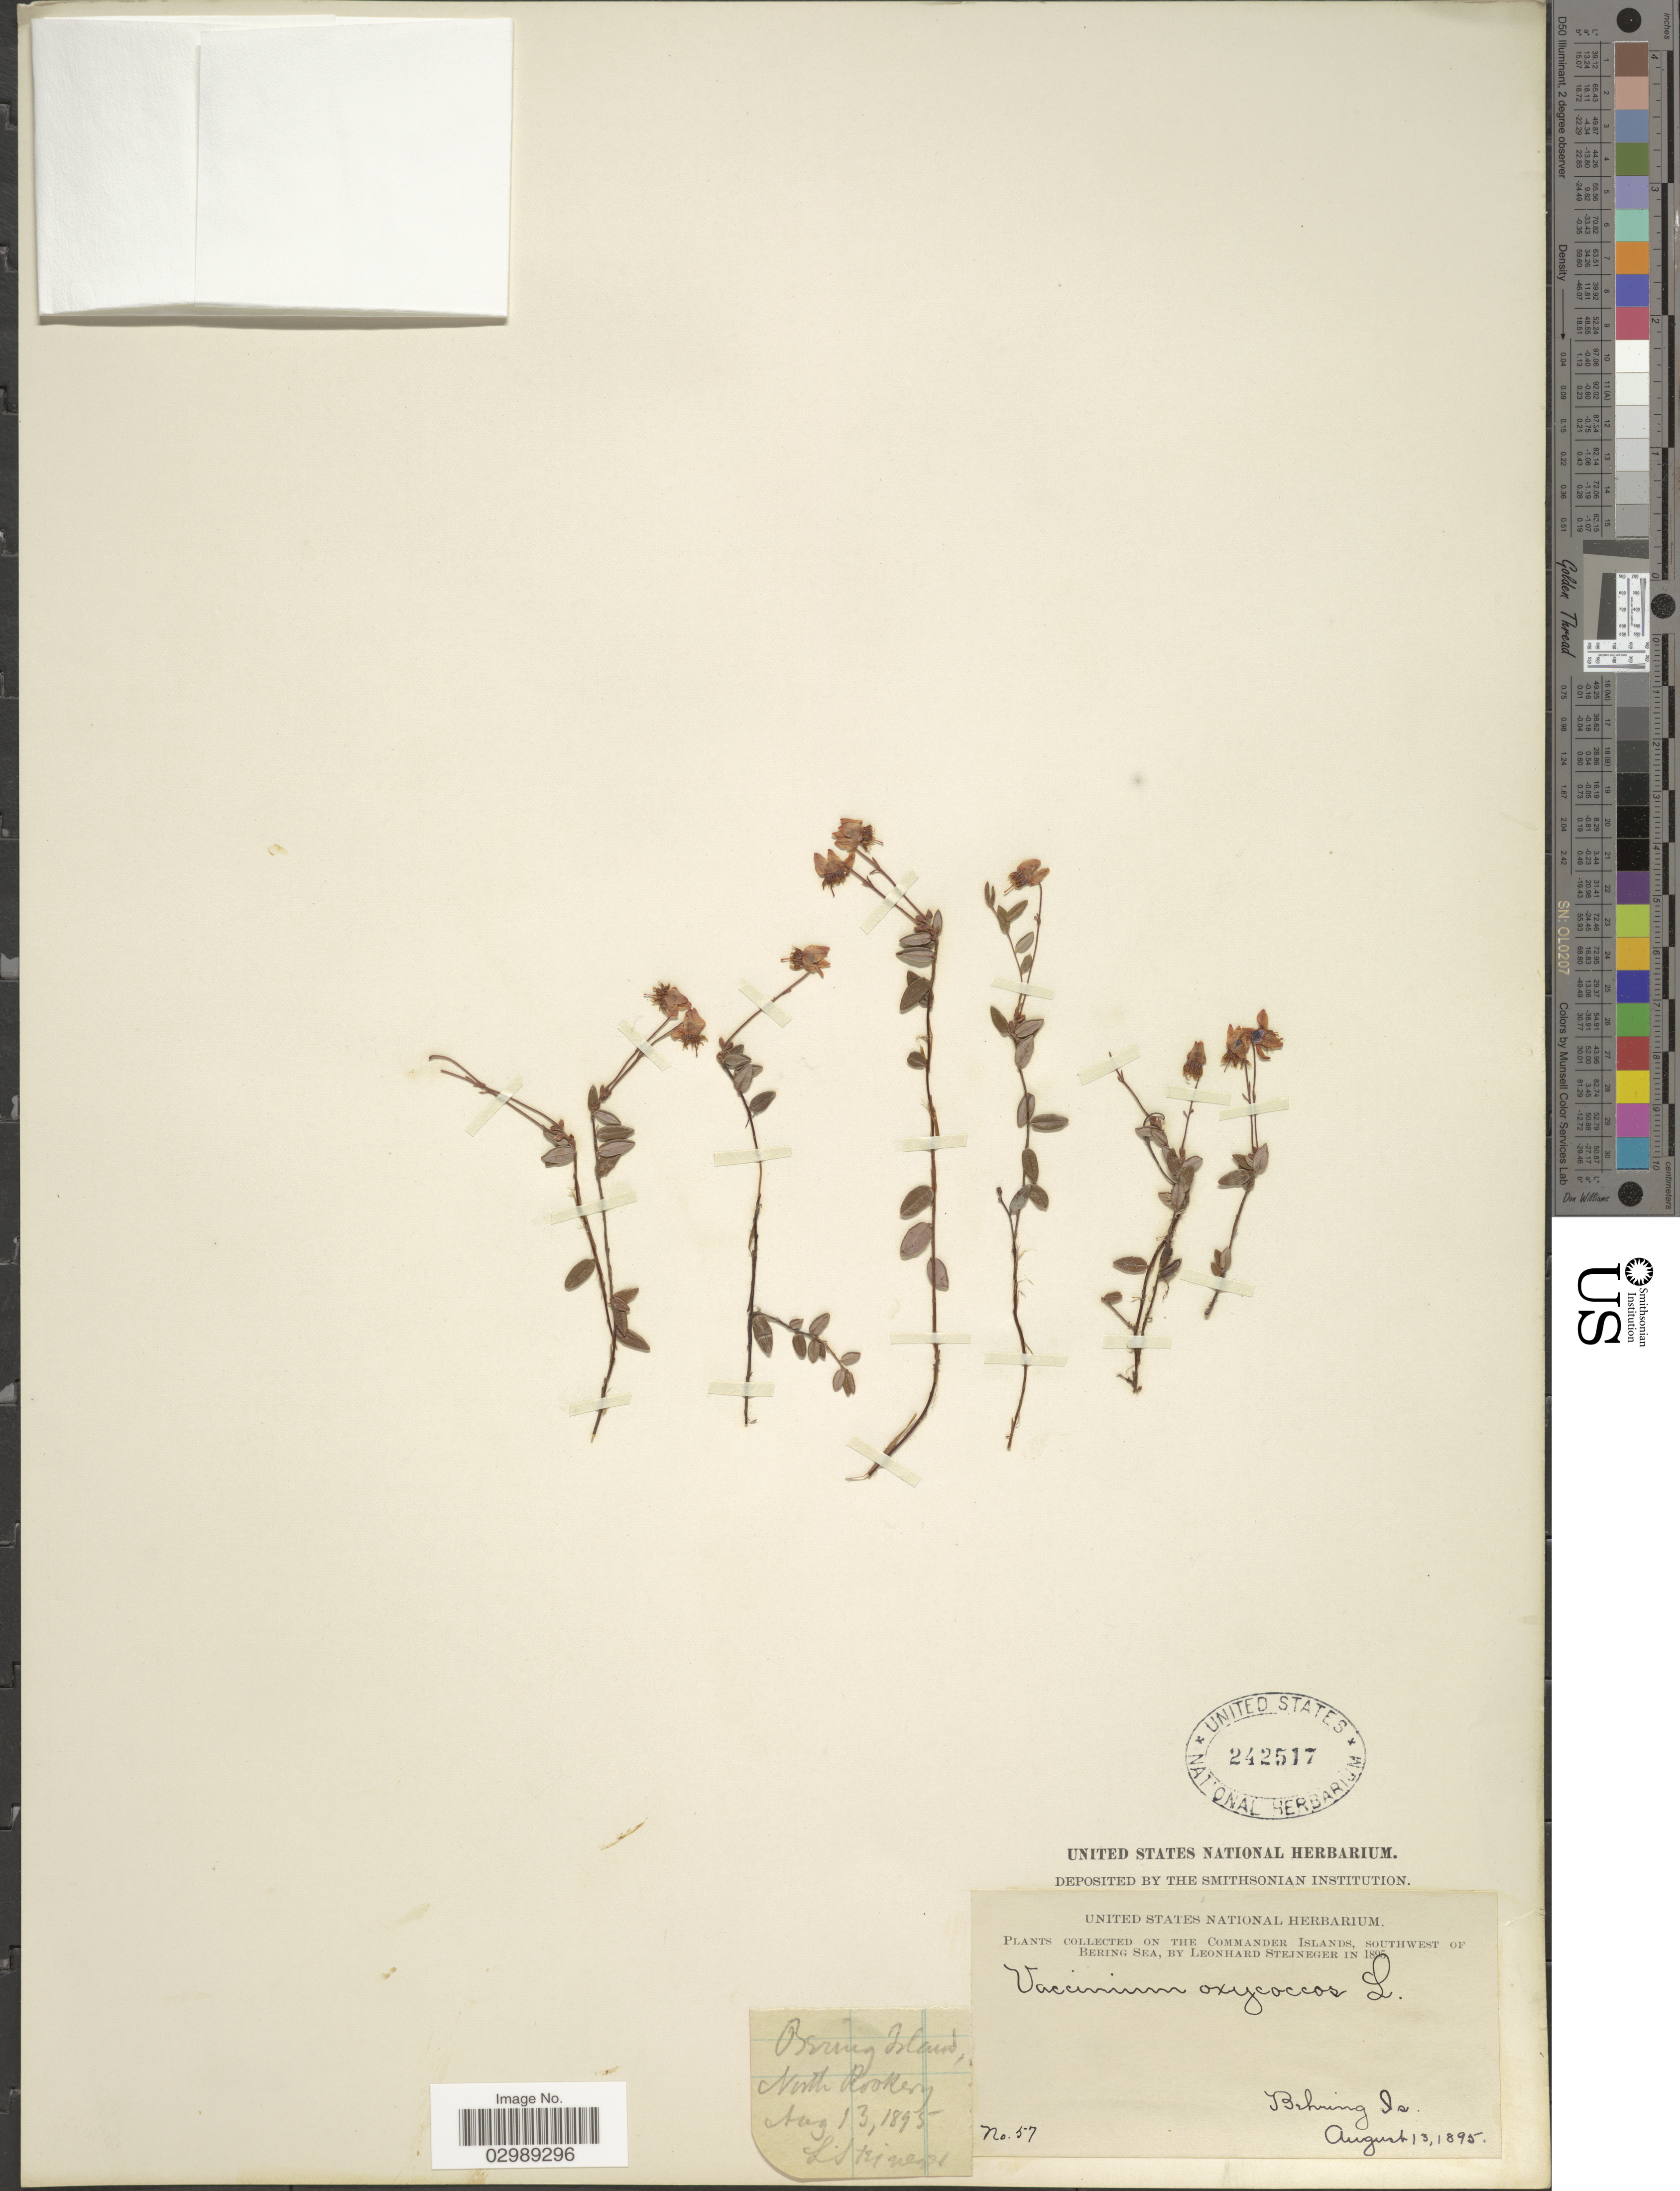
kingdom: Plantae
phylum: Tracheophyta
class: Magnoliopsida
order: Ericales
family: Ericaceae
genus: Vaccinium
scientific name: Vaccinium oxycoccos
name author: L.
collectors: L. Stejneger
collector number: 57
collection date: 1895-08-13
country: Russian Federation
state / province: Kamchatka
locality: Commander Islands, Southwest of Bering Sea. Behring Is.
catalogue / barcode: US 242517